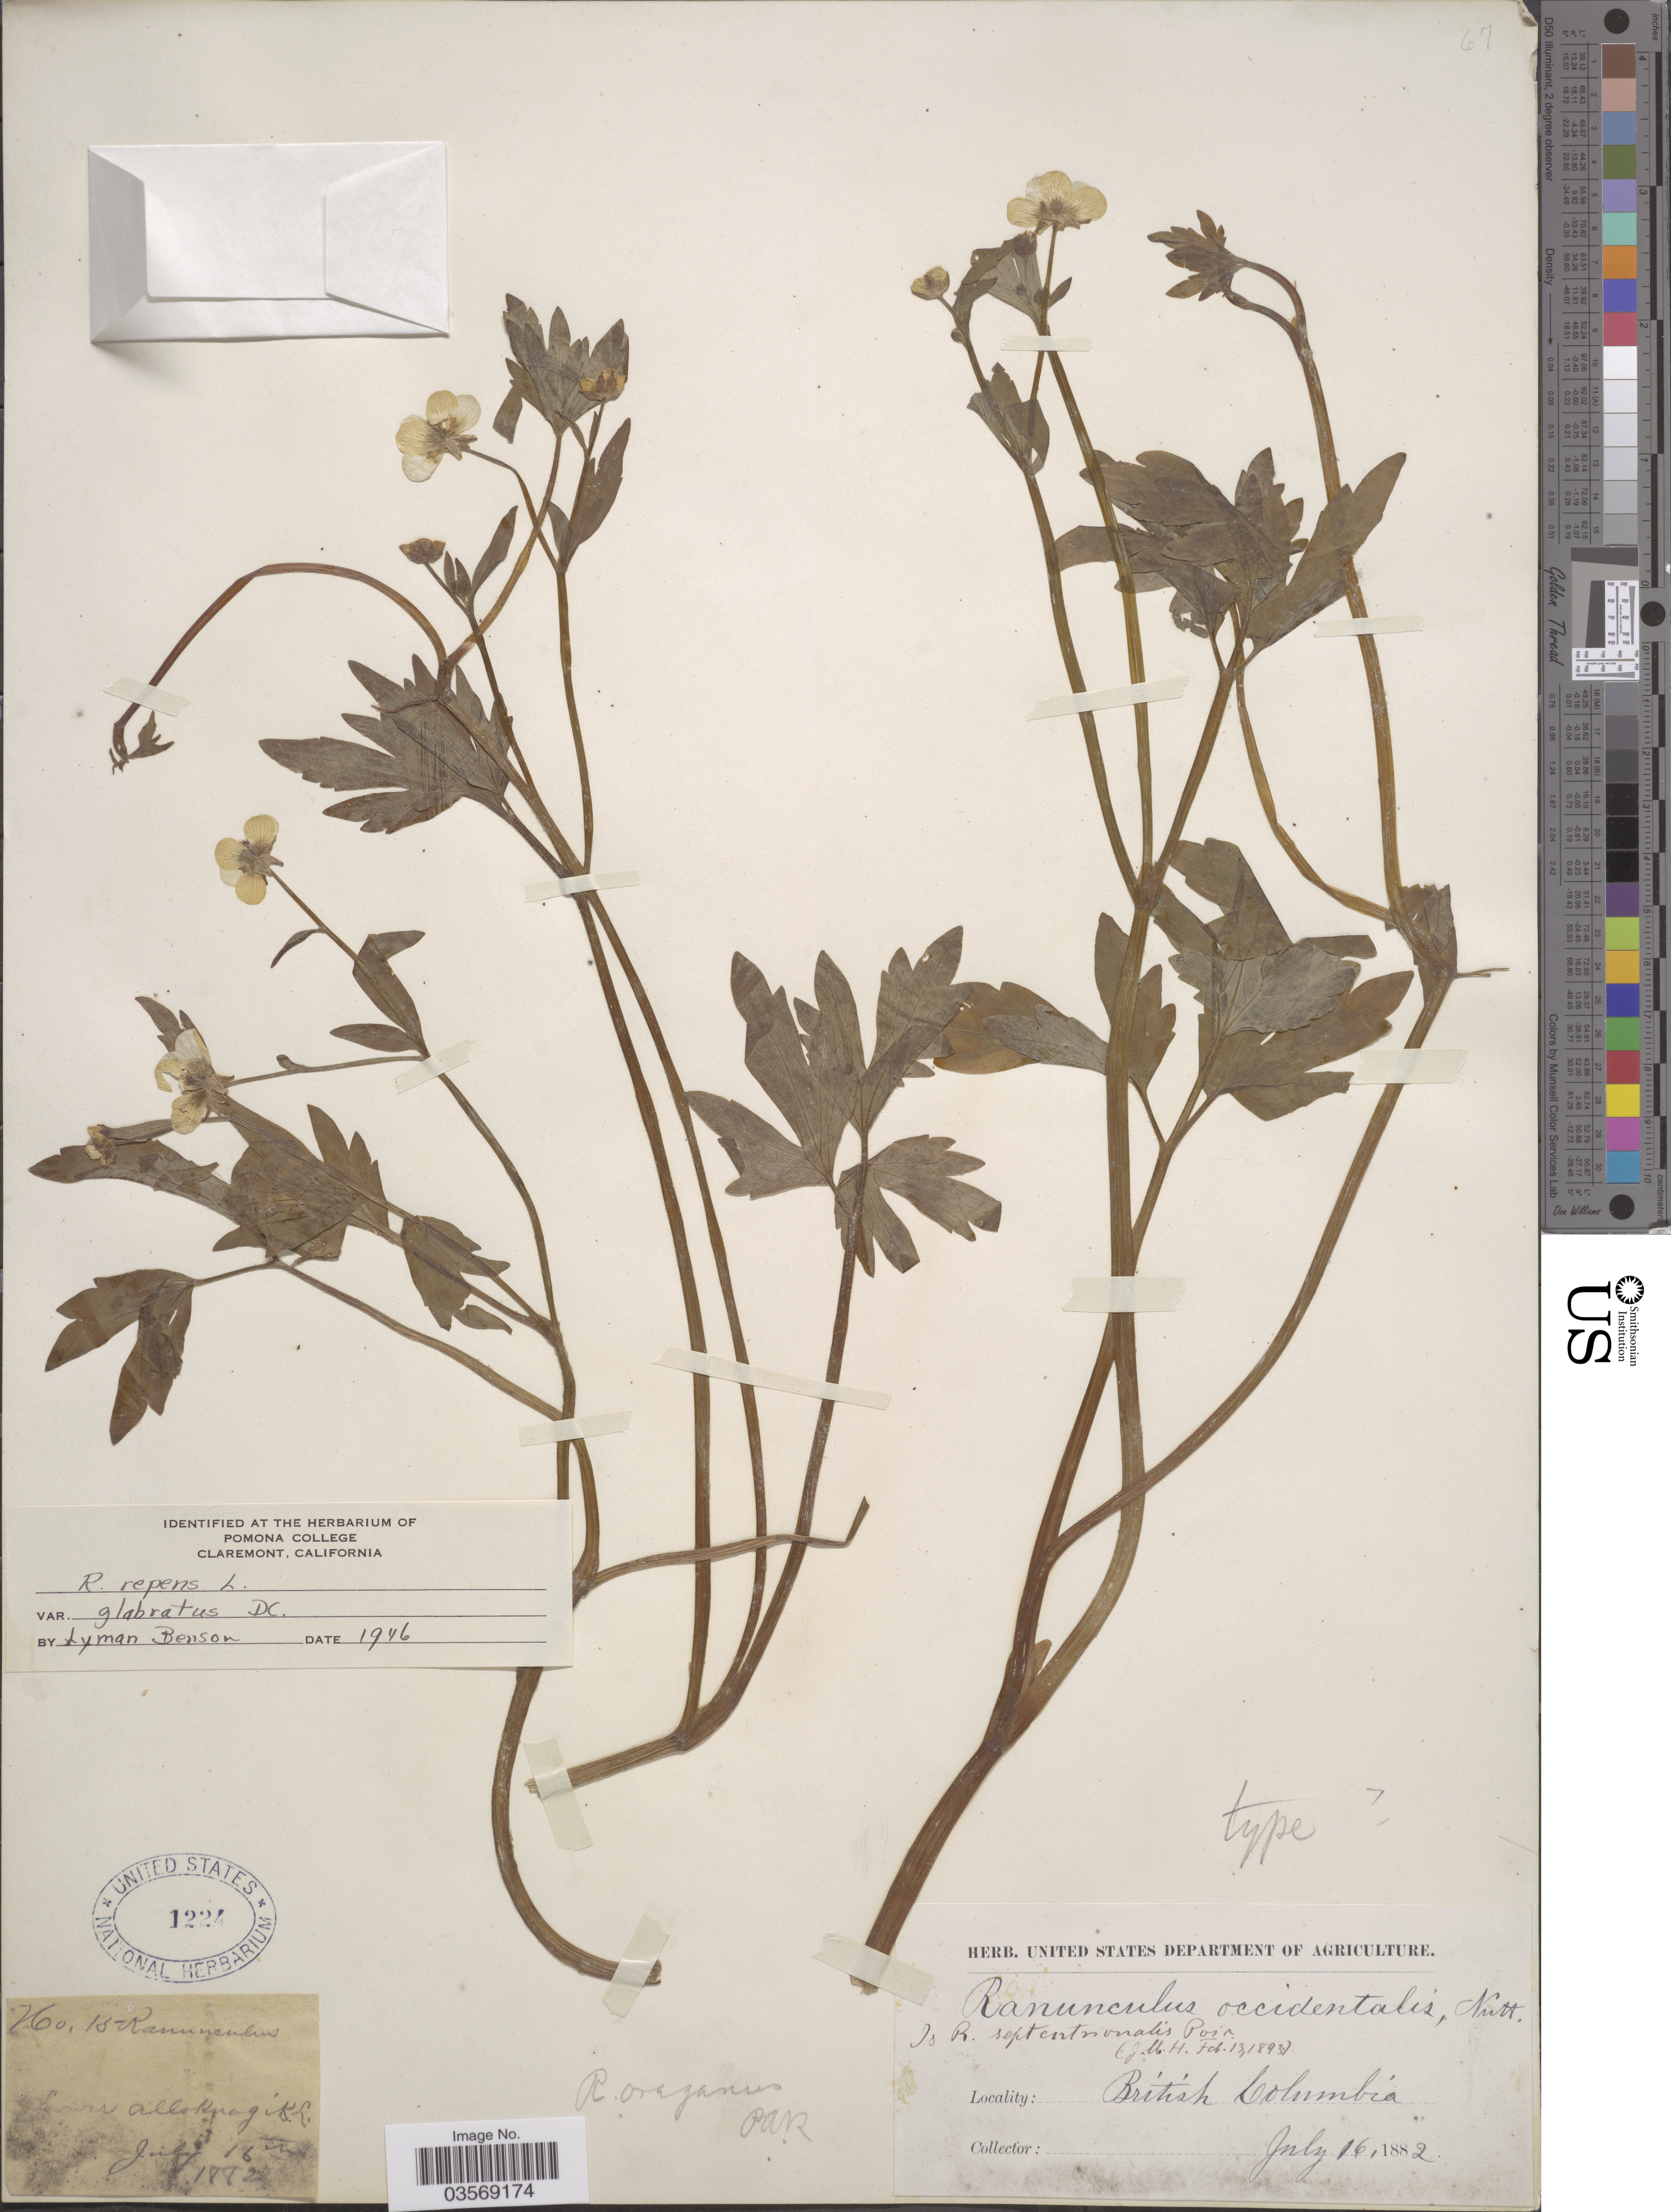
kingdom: Plantae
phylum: Tracheophyta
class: Magnoliopsida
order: Ranunculales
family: Ranunculaceae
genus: Ranunculus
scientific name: Ranunculus repens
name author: L.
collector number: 15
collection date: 1882-07-16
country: Canada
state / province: British Columbia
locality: Lower Alloknagik L.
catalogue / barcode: US 1224